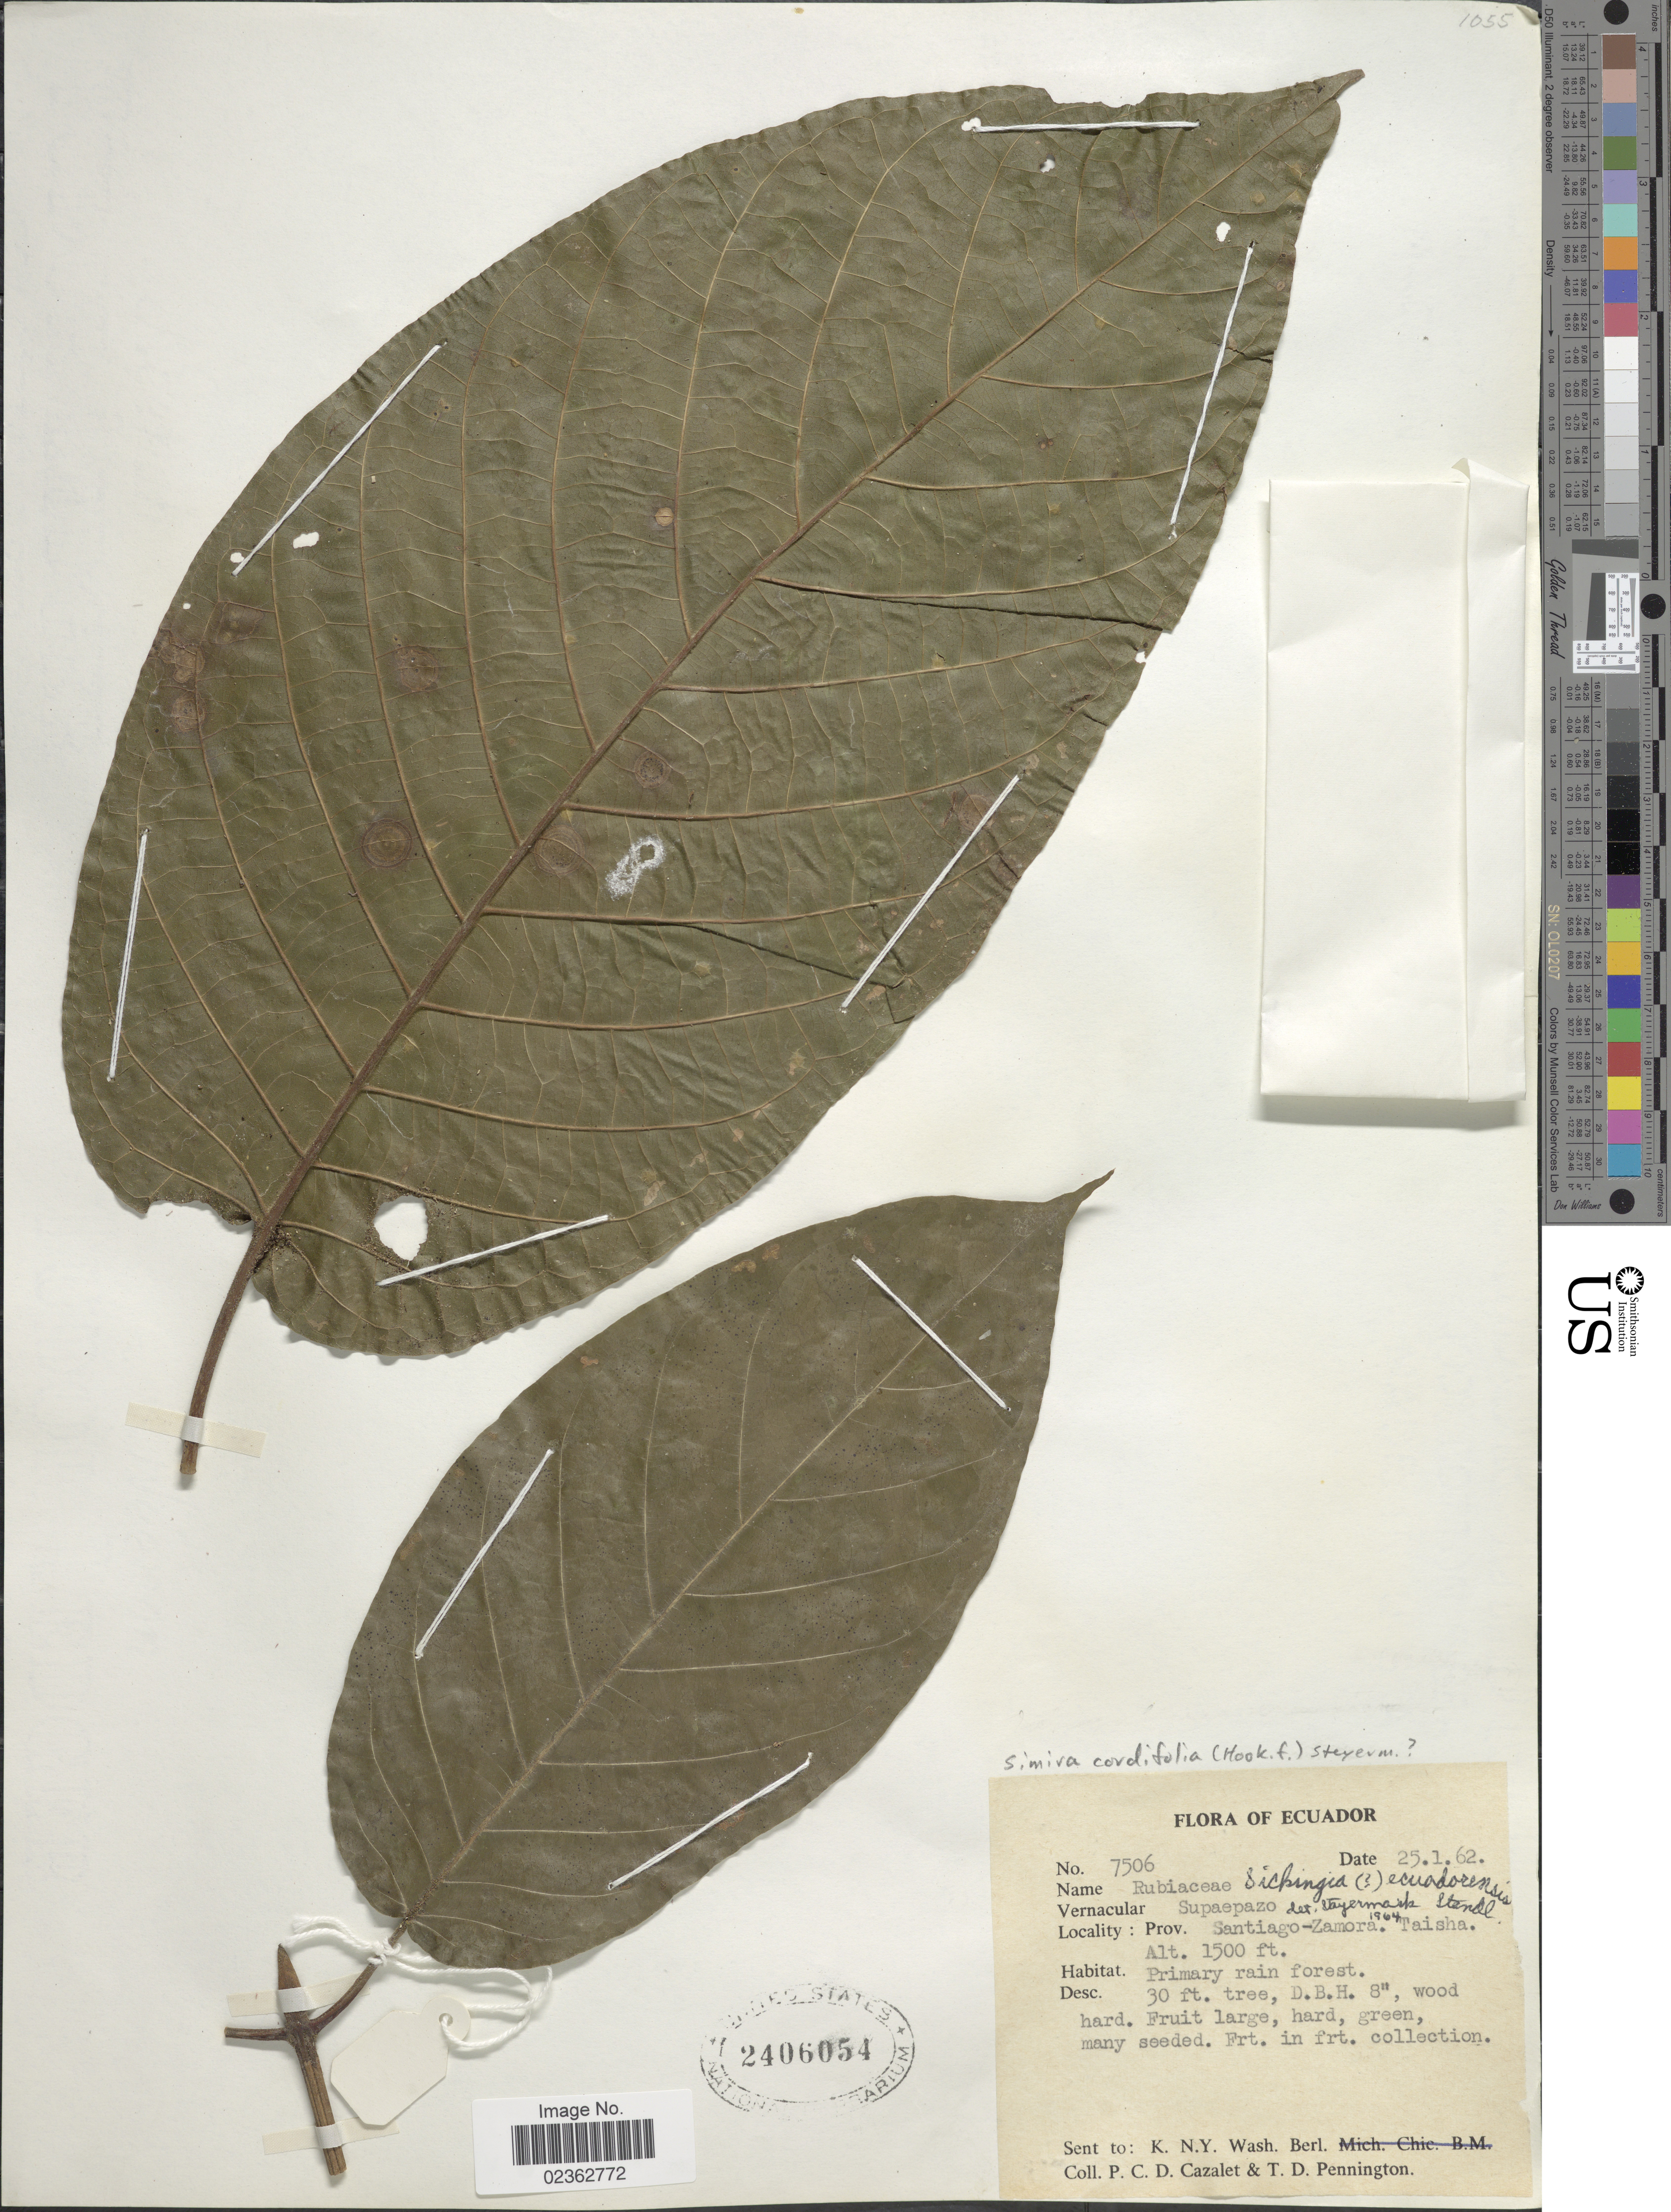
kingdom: Plantae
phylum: Tracheophyta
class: Magnoliopsida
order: Gentianales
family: Rubiaceae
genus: Simira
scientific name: Simira cordifolia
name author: (Hook. f.) Steyerm.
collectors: P. C. D. Cazalet & T. D. Pennington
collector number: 7506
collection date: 1962-01-25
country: Ecuador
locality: Prov. Santiago-Zamora, Taisha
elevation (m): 457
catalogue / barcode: US 2406054